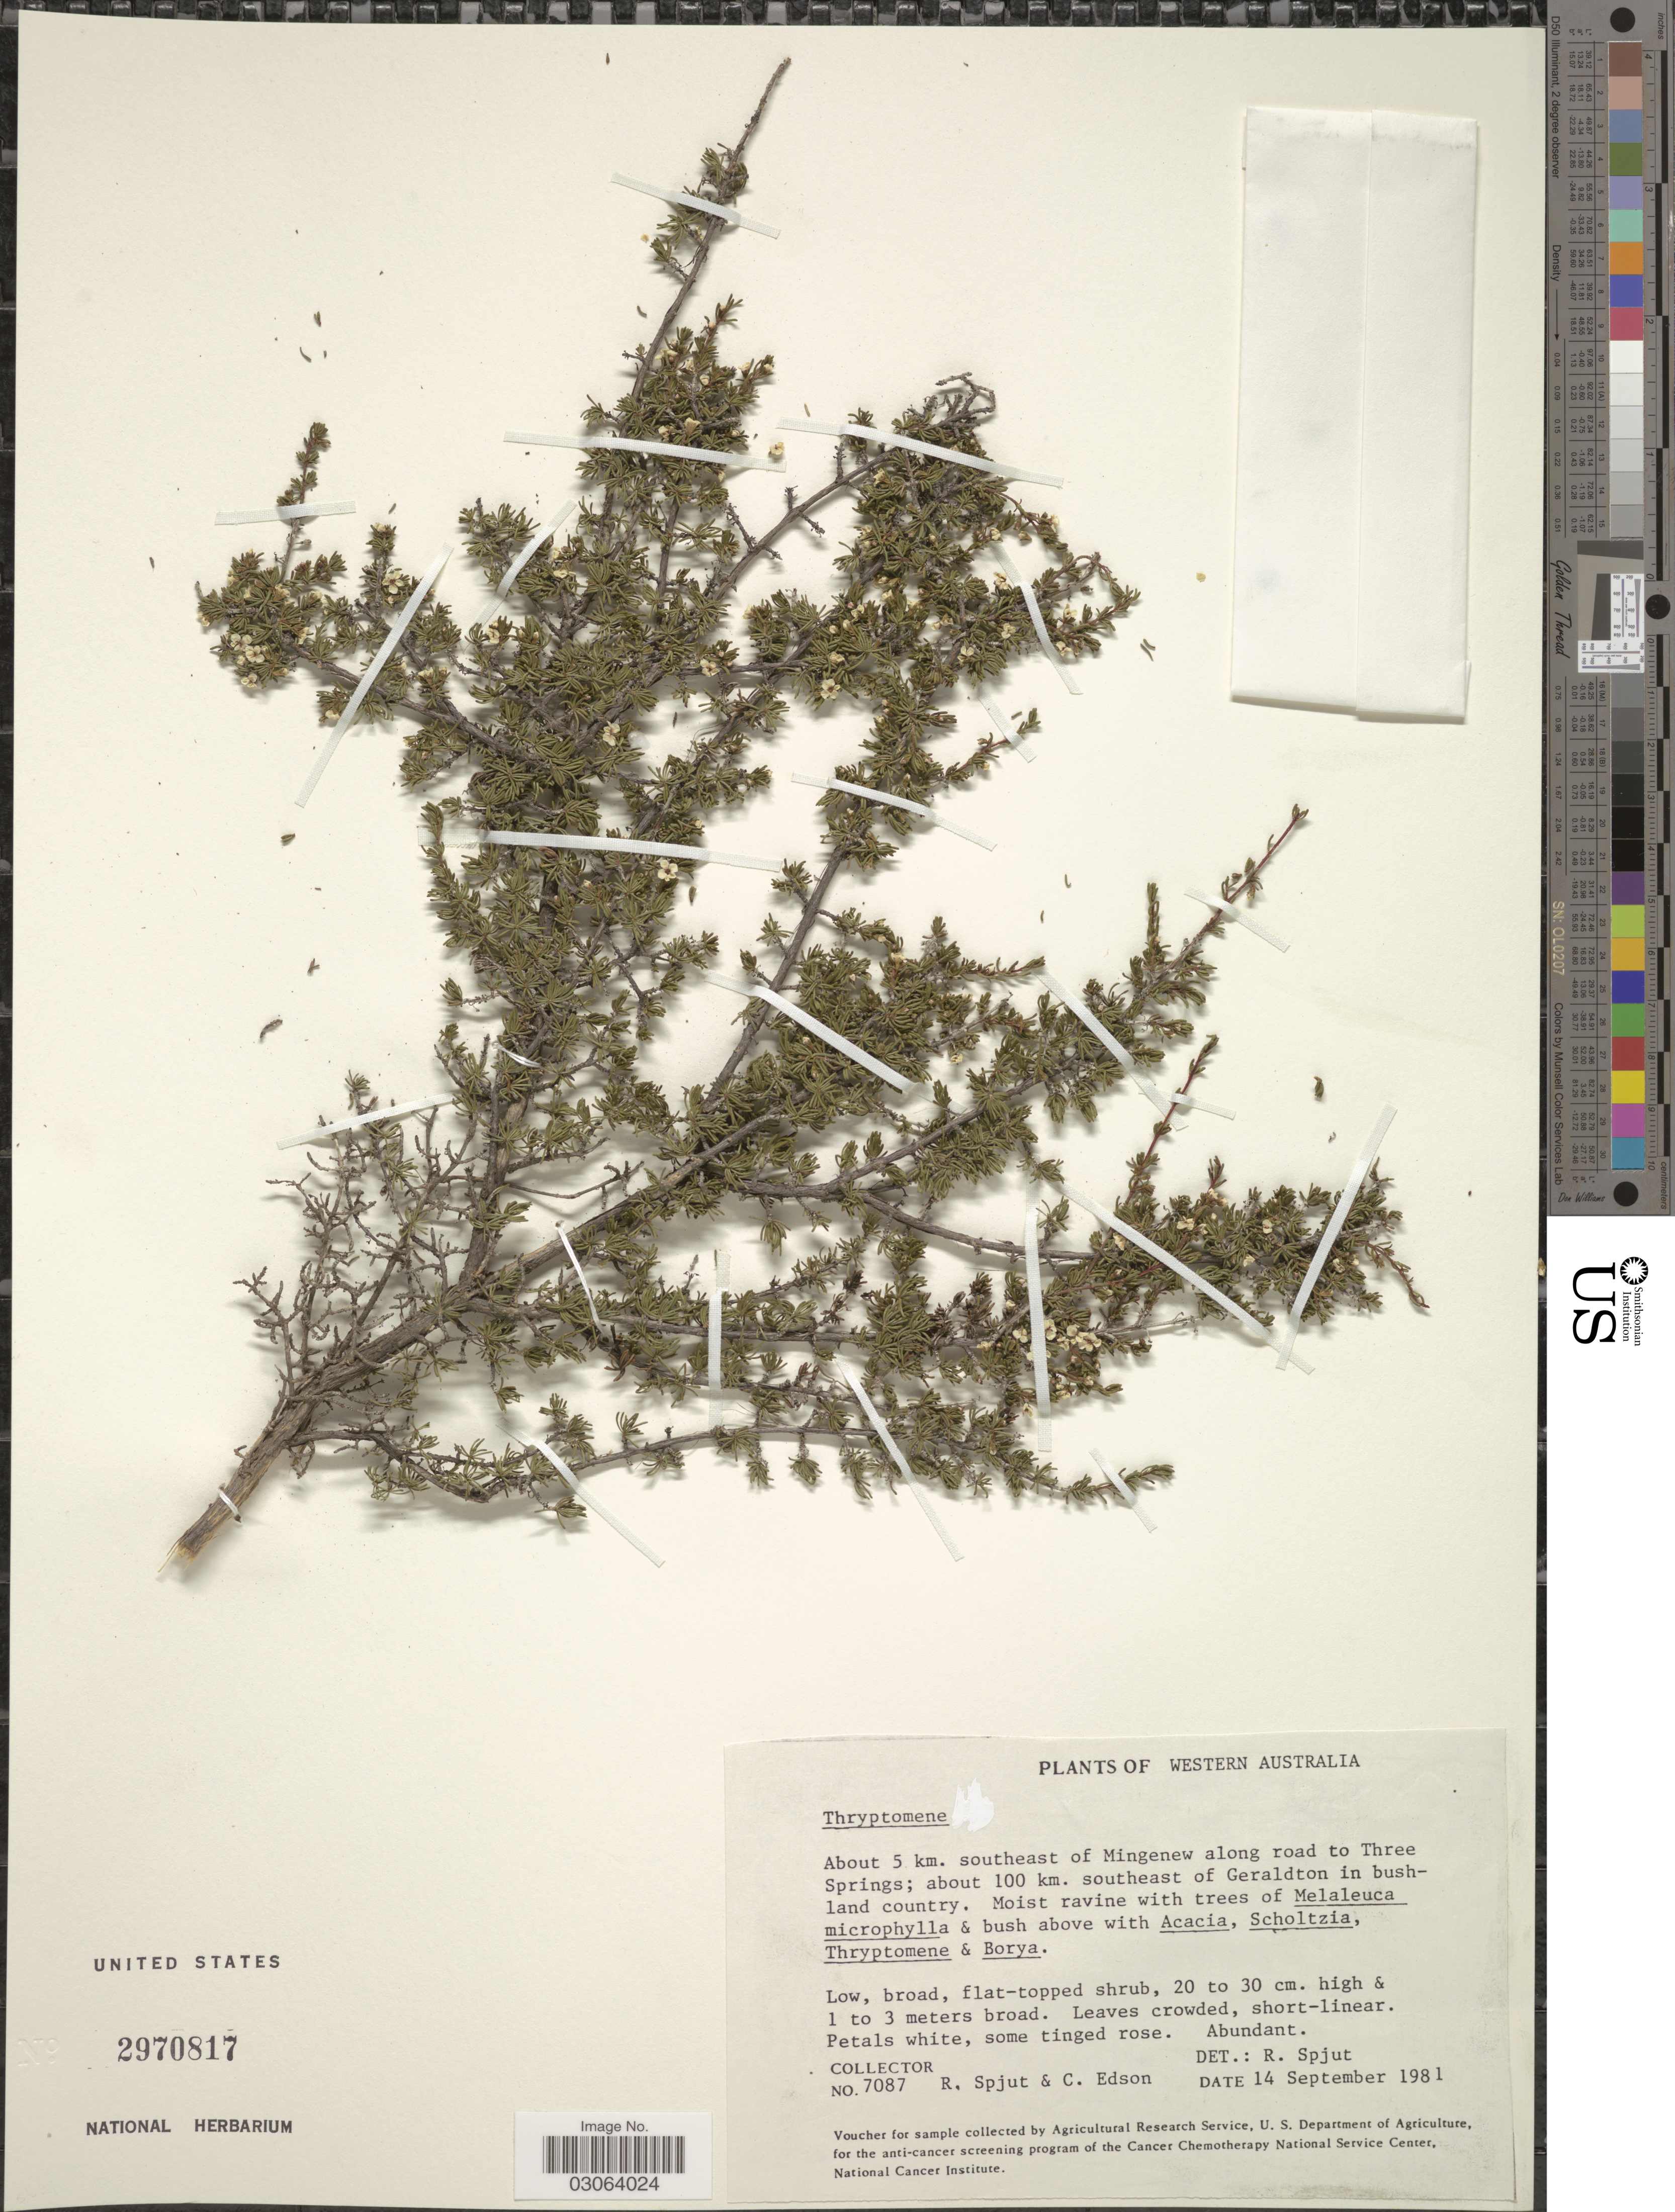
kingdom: Plantae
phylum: Tracheophyta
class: Magnoliopsida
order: Myrtales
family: Myrtaceae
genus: Thryptomene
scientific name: Thryptomene sp.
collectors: R. Spjut & C. Edson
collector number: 7087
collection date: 1981-09-14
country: Australia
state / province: Western Australia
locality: About 5 km. southeast of Mingenew along road to Three Springs; about 100 km. southeast of Geraldton in bushland country.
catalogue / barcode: US 2970817